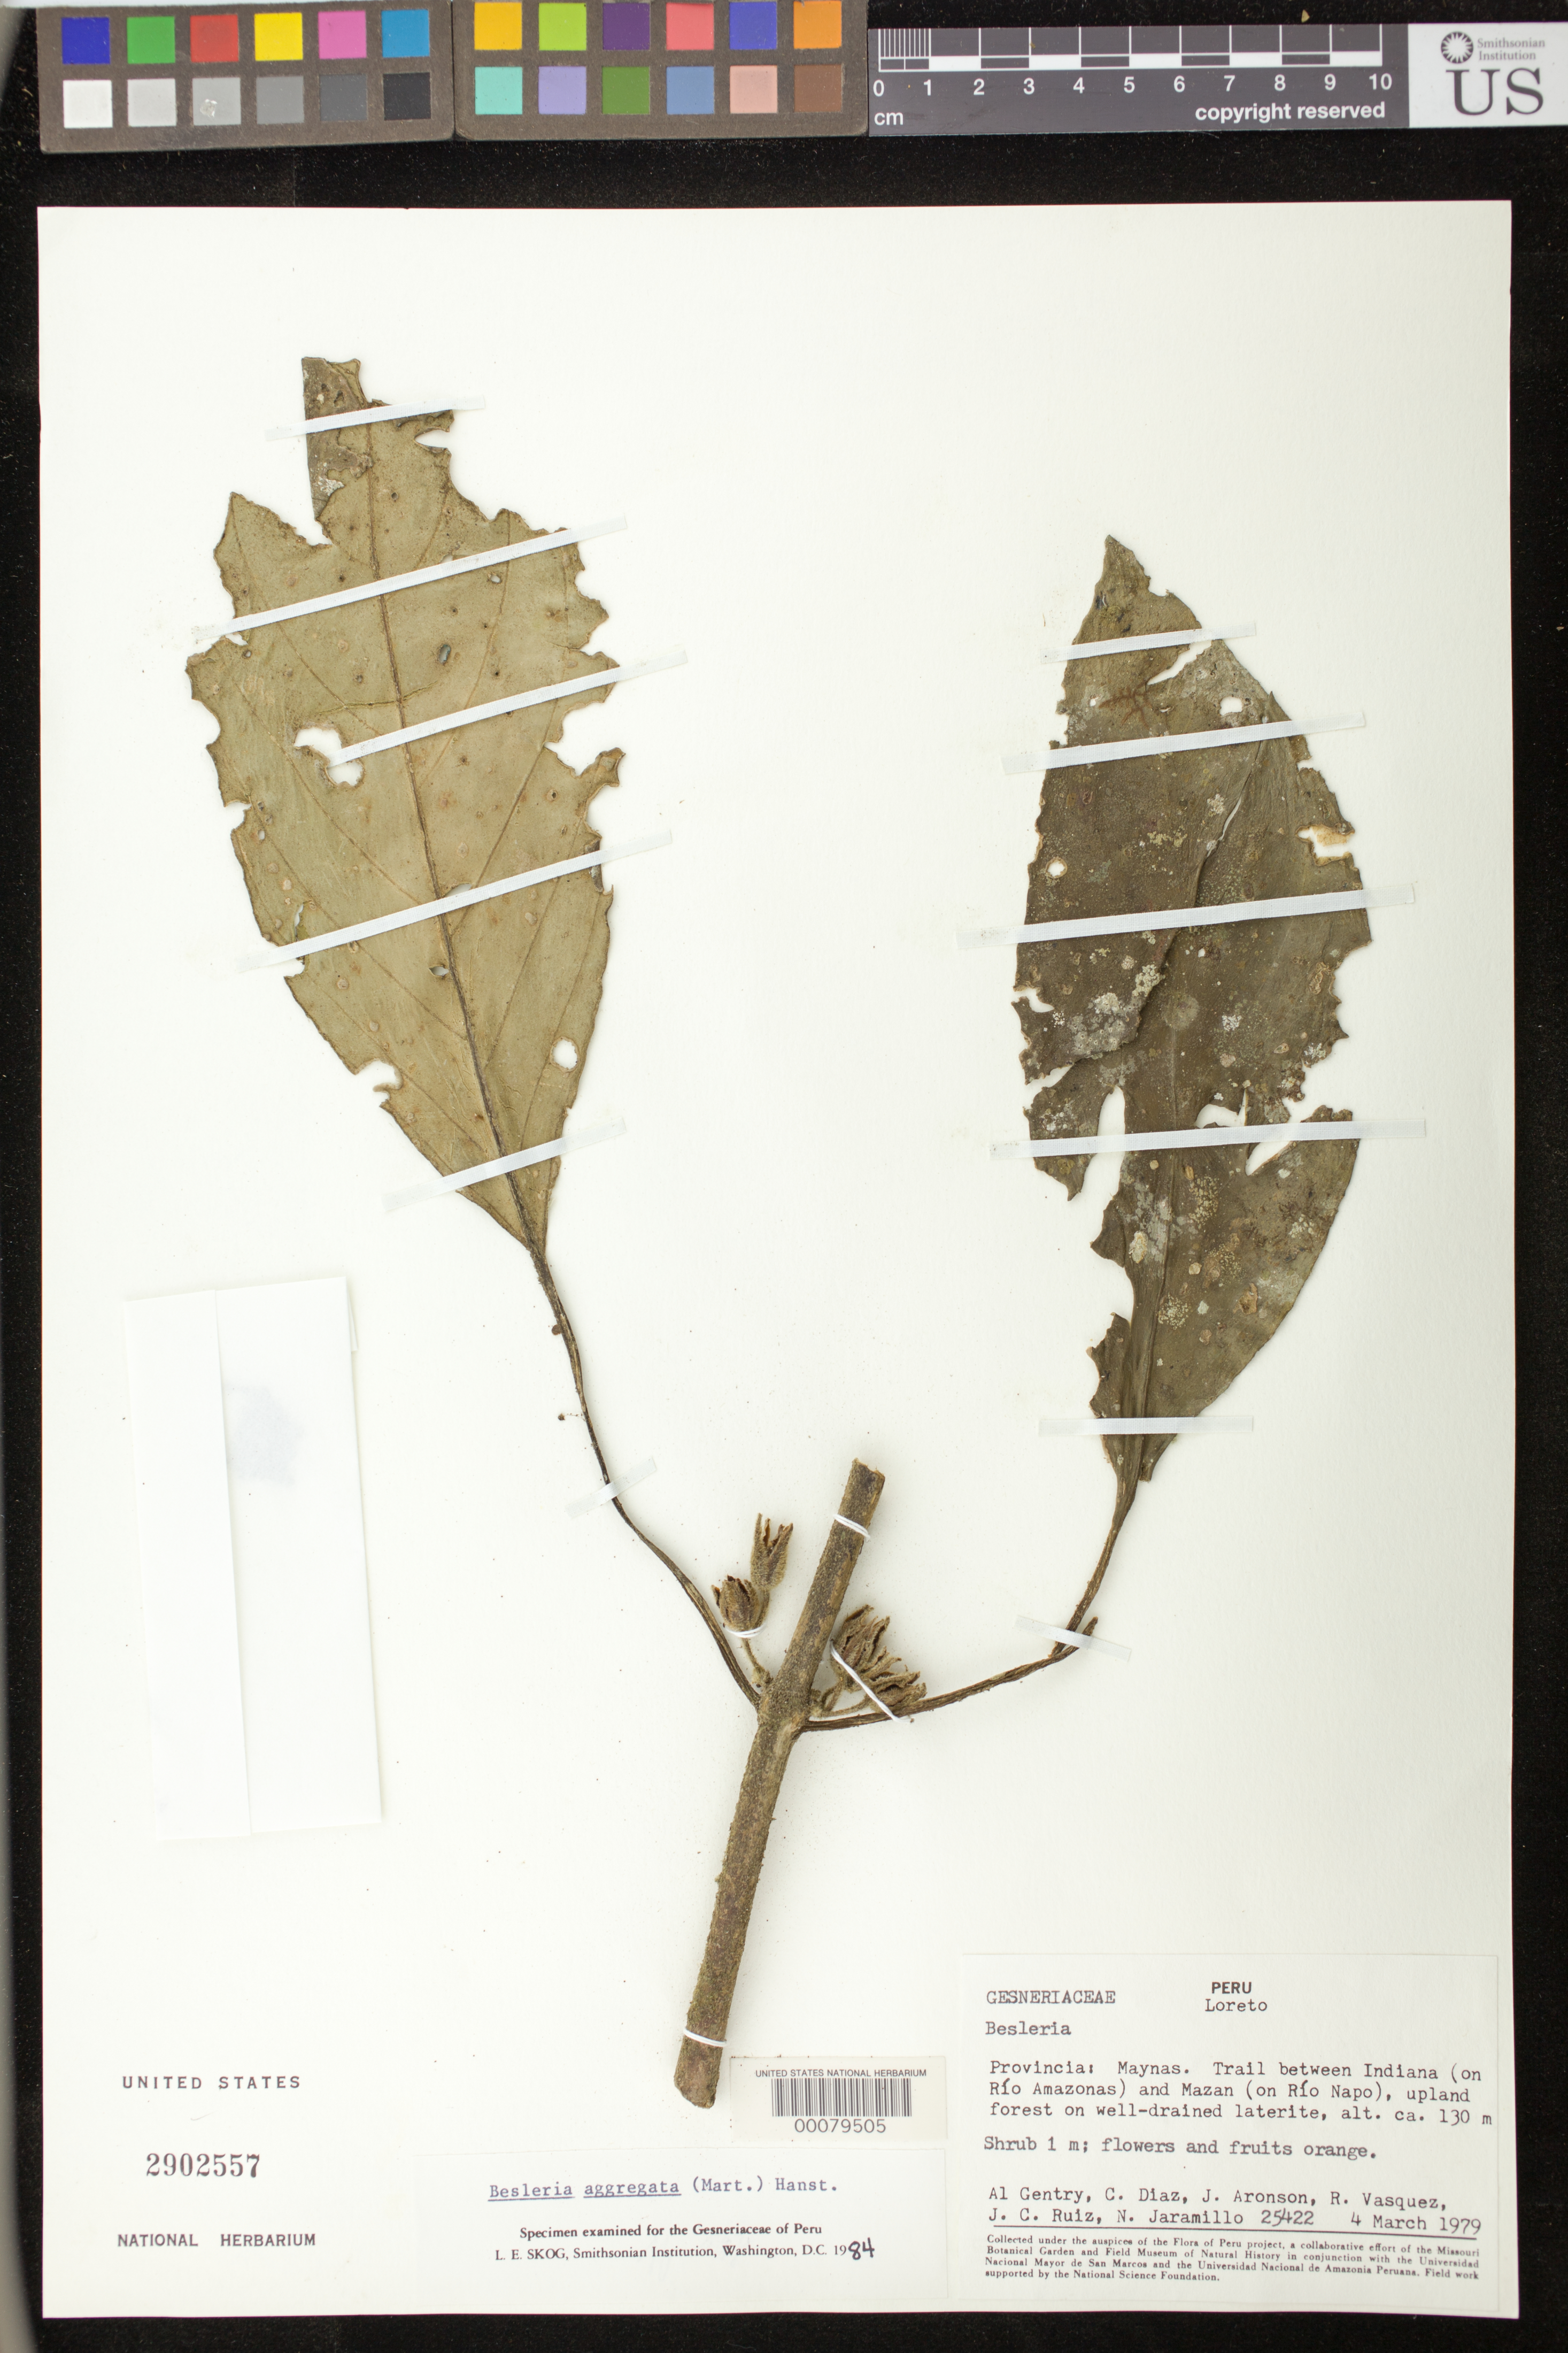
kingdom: Plantae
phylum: Tracheophyta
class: Magnoliopsida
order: Lamiales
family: Gesneriaceae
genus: Besleria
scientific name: Besleria aggregata var. aggregata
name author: (Mart.) Hanst.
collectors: A. H. Gentry & et al.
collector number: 25422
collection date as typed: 04 Mar 1979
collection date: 1979-03-04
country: Peru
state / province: Loreto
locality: Prov. Maynas; trail between Indiana (on Rio Amazonas) and Mazan (on Rio Napo)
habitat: Upland forest on well-drained laterite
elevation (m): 130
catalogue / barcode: US 2902557